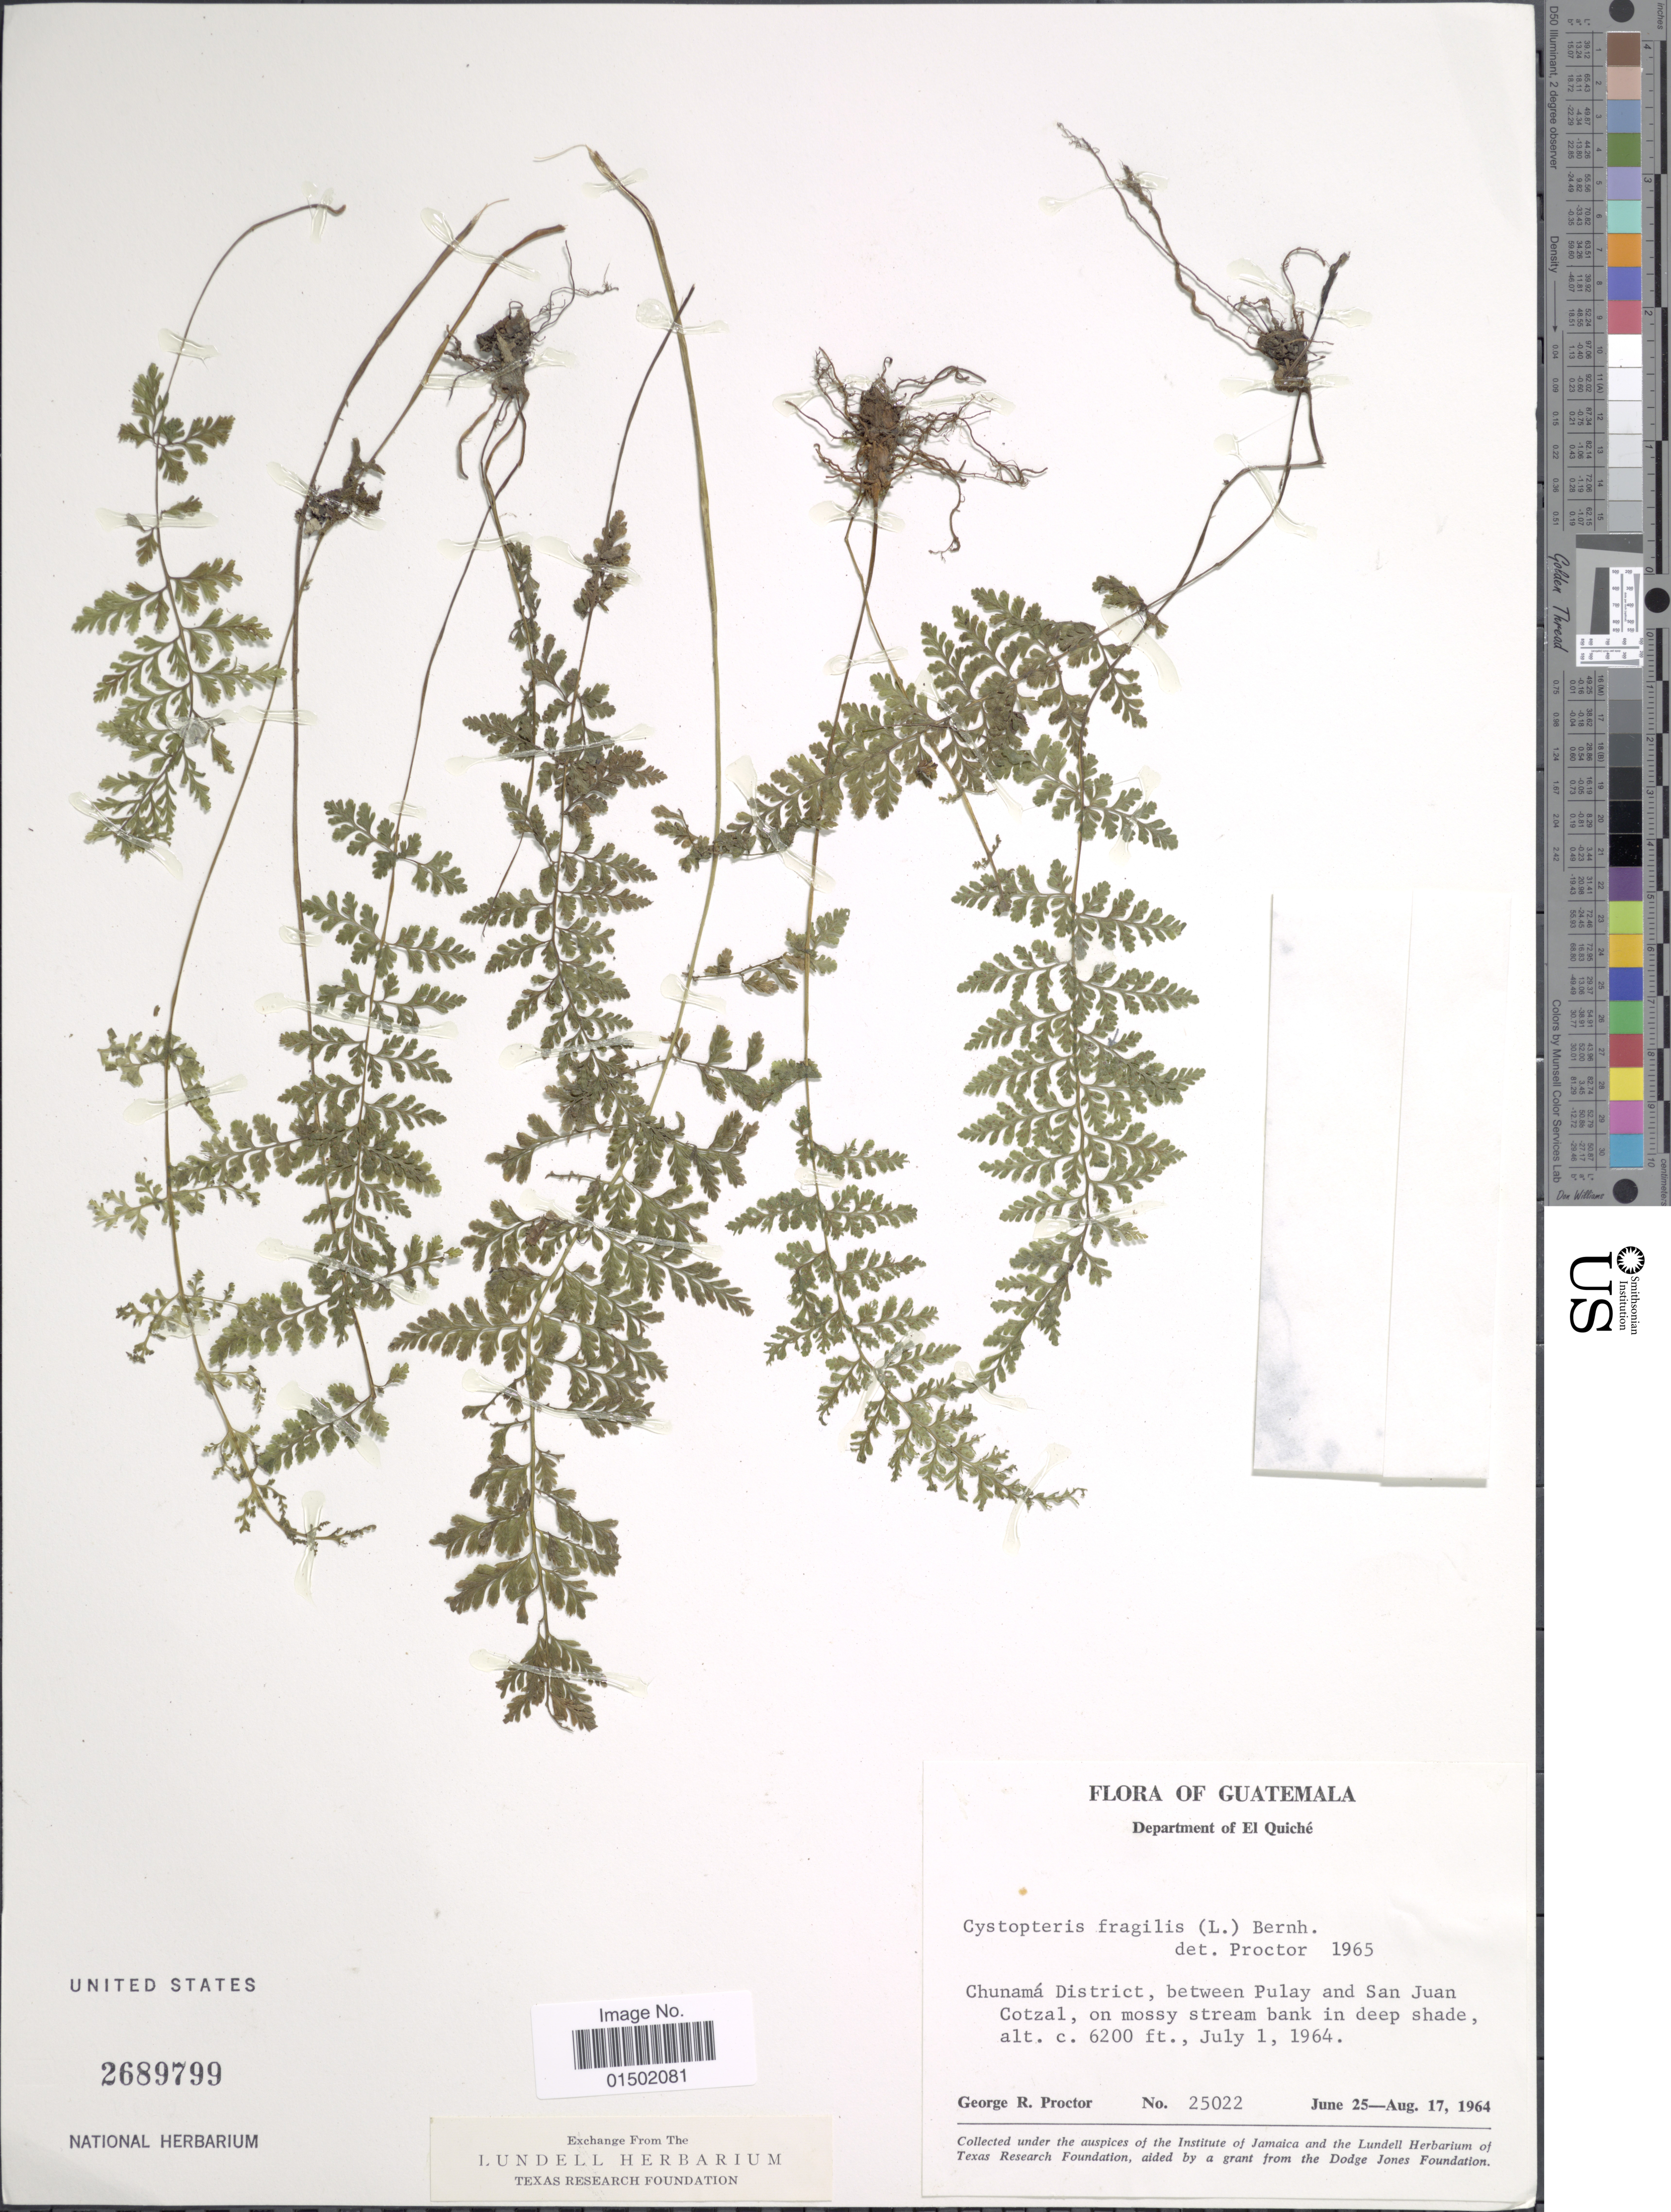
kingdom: Plantae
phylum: Tracheophyta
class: Polypodiopsida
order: Polypodiales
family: Cystopteridaceae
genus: Cystopteris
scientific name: Cystopteris fragilis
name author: (L.) Bernh.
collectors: G. R. Proctor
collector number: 25022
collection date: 1964-06-25/1964-08-17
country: Guatemala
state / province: El Quiché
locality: Chunama District, between Pulay and San Juan Cotzal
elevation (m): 1890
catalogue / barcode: US 2689799